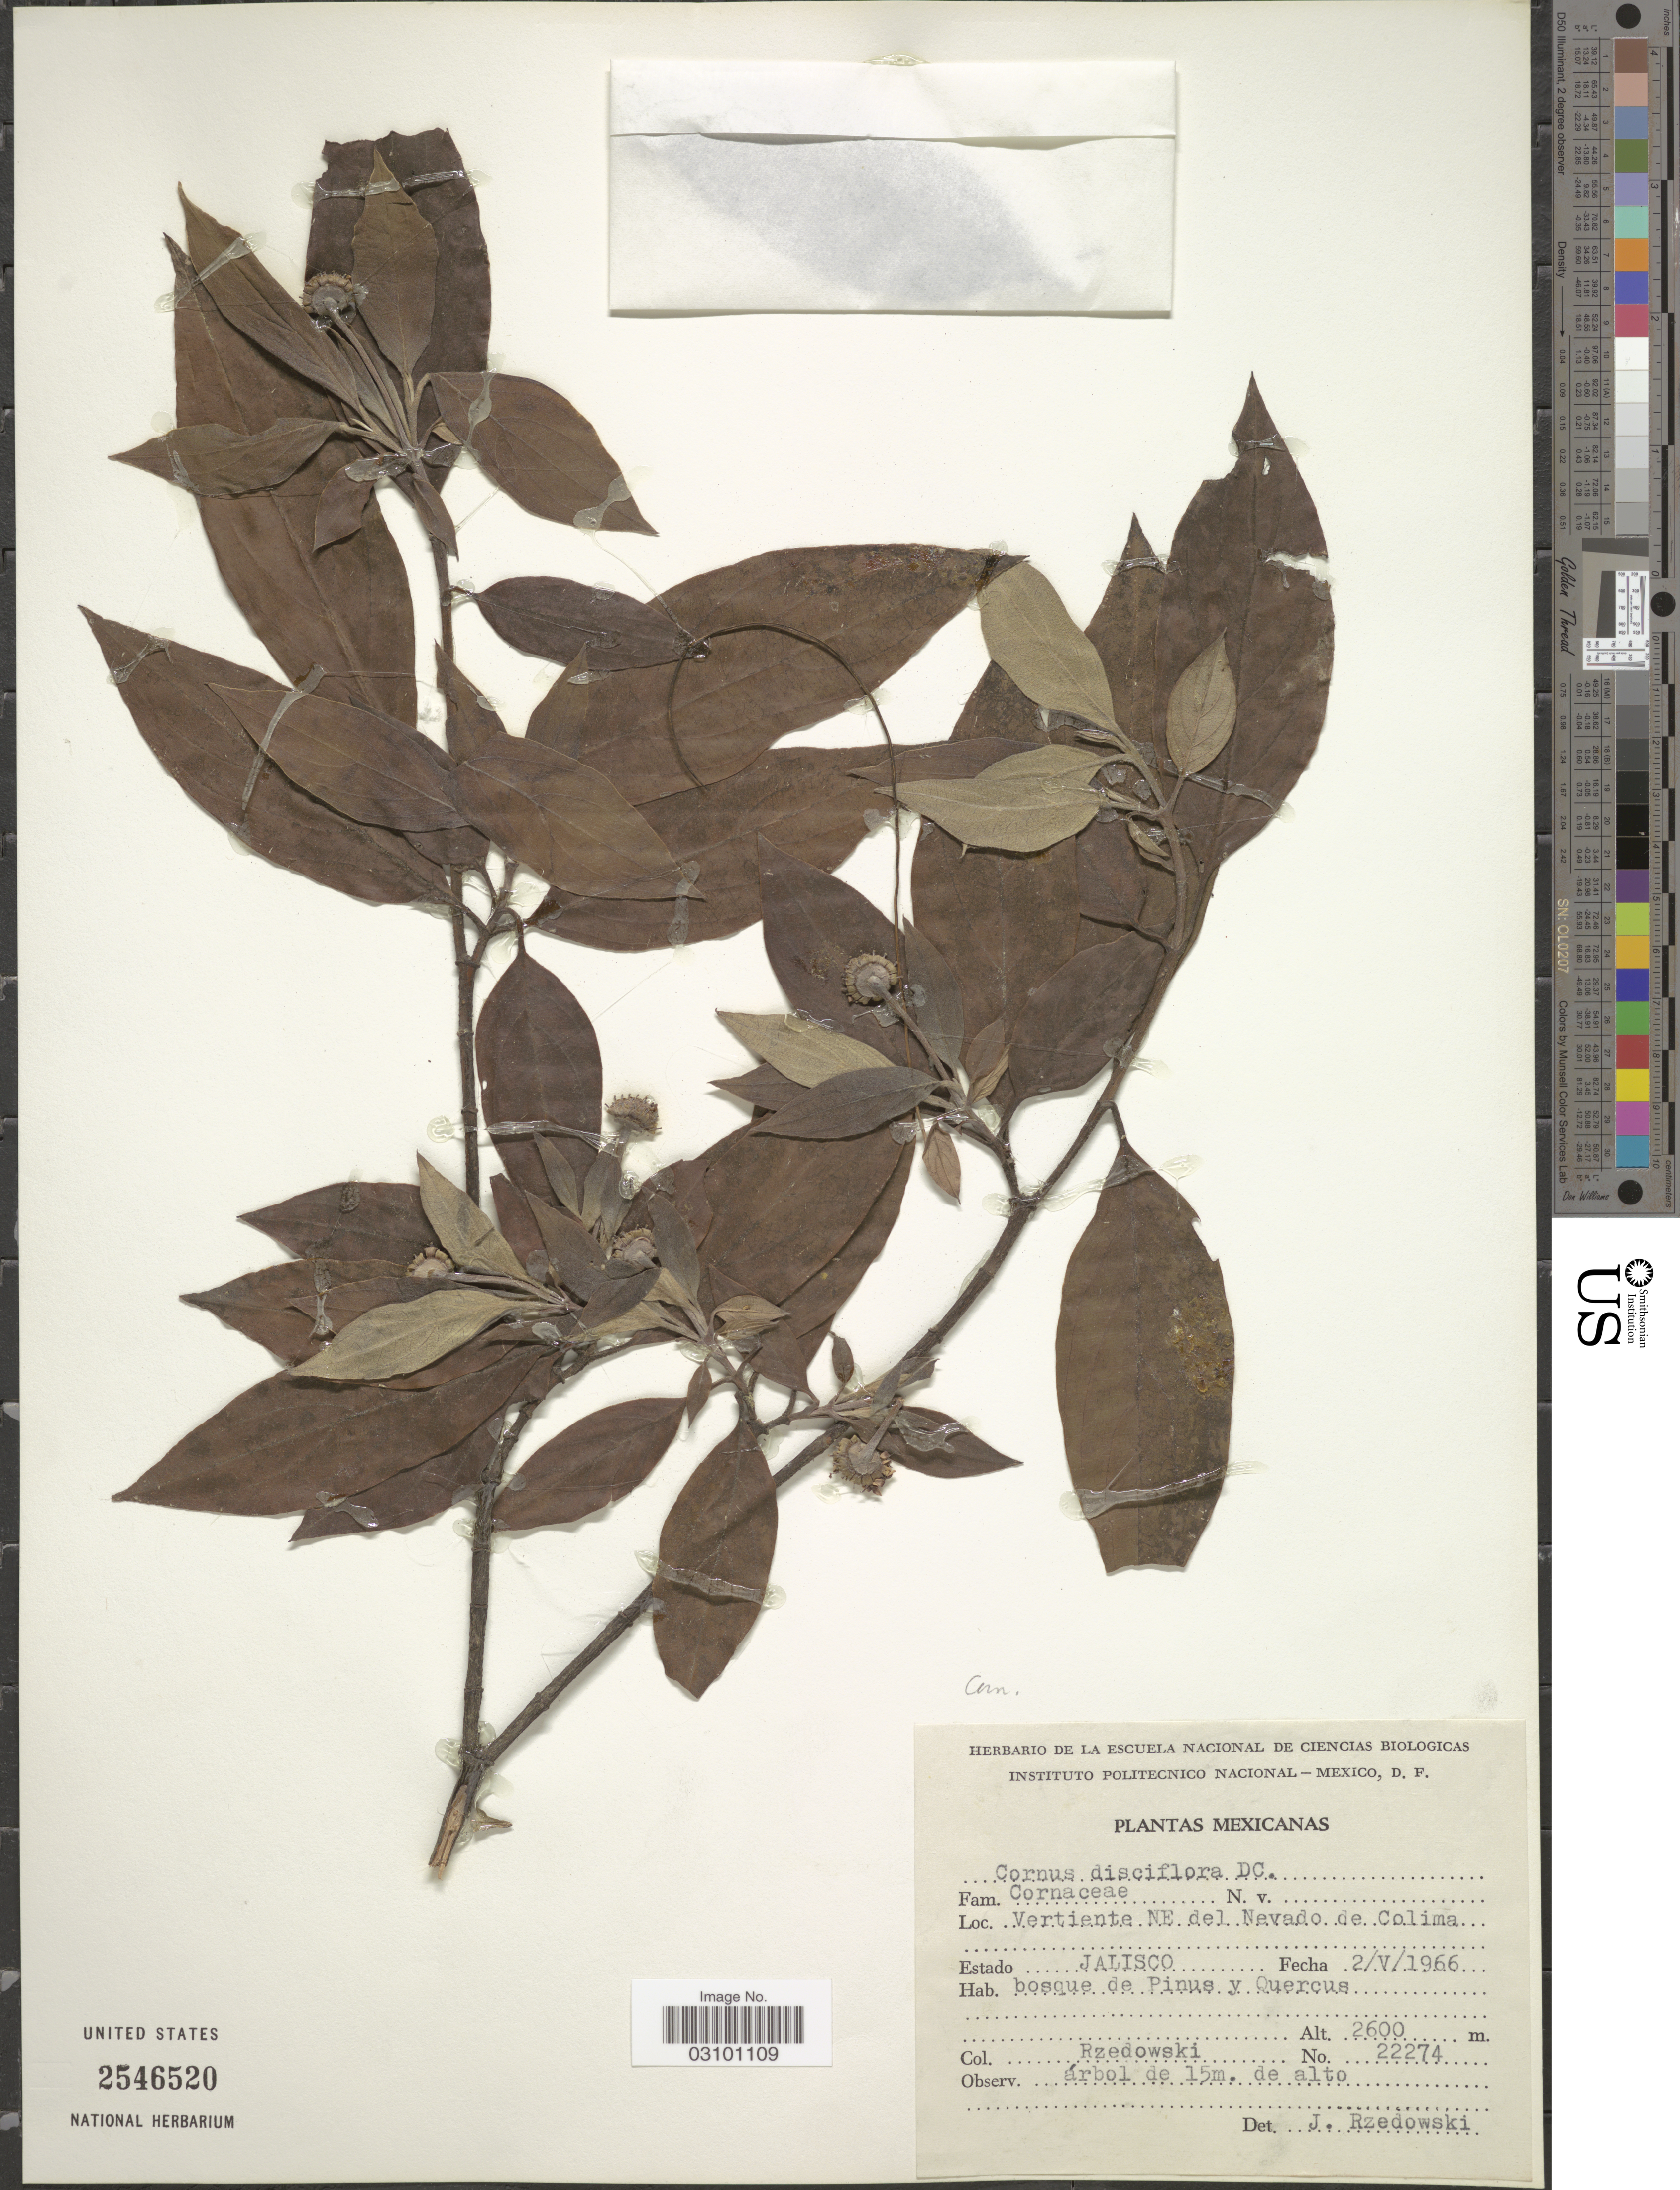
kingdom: Plantae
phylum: Tracheophyta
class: Magnoliopsida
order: Cornales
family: Cornaceae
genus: Cornus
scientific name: Cornus disciflora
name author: Moc. & Sessé ex DC.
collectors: Rzedowski, --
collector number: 22274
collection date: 1966-05-02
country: Mexico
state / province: Jalisco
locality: Vertiente NE del Nevado de Colima.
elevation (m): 2600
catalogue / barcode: US 2546520